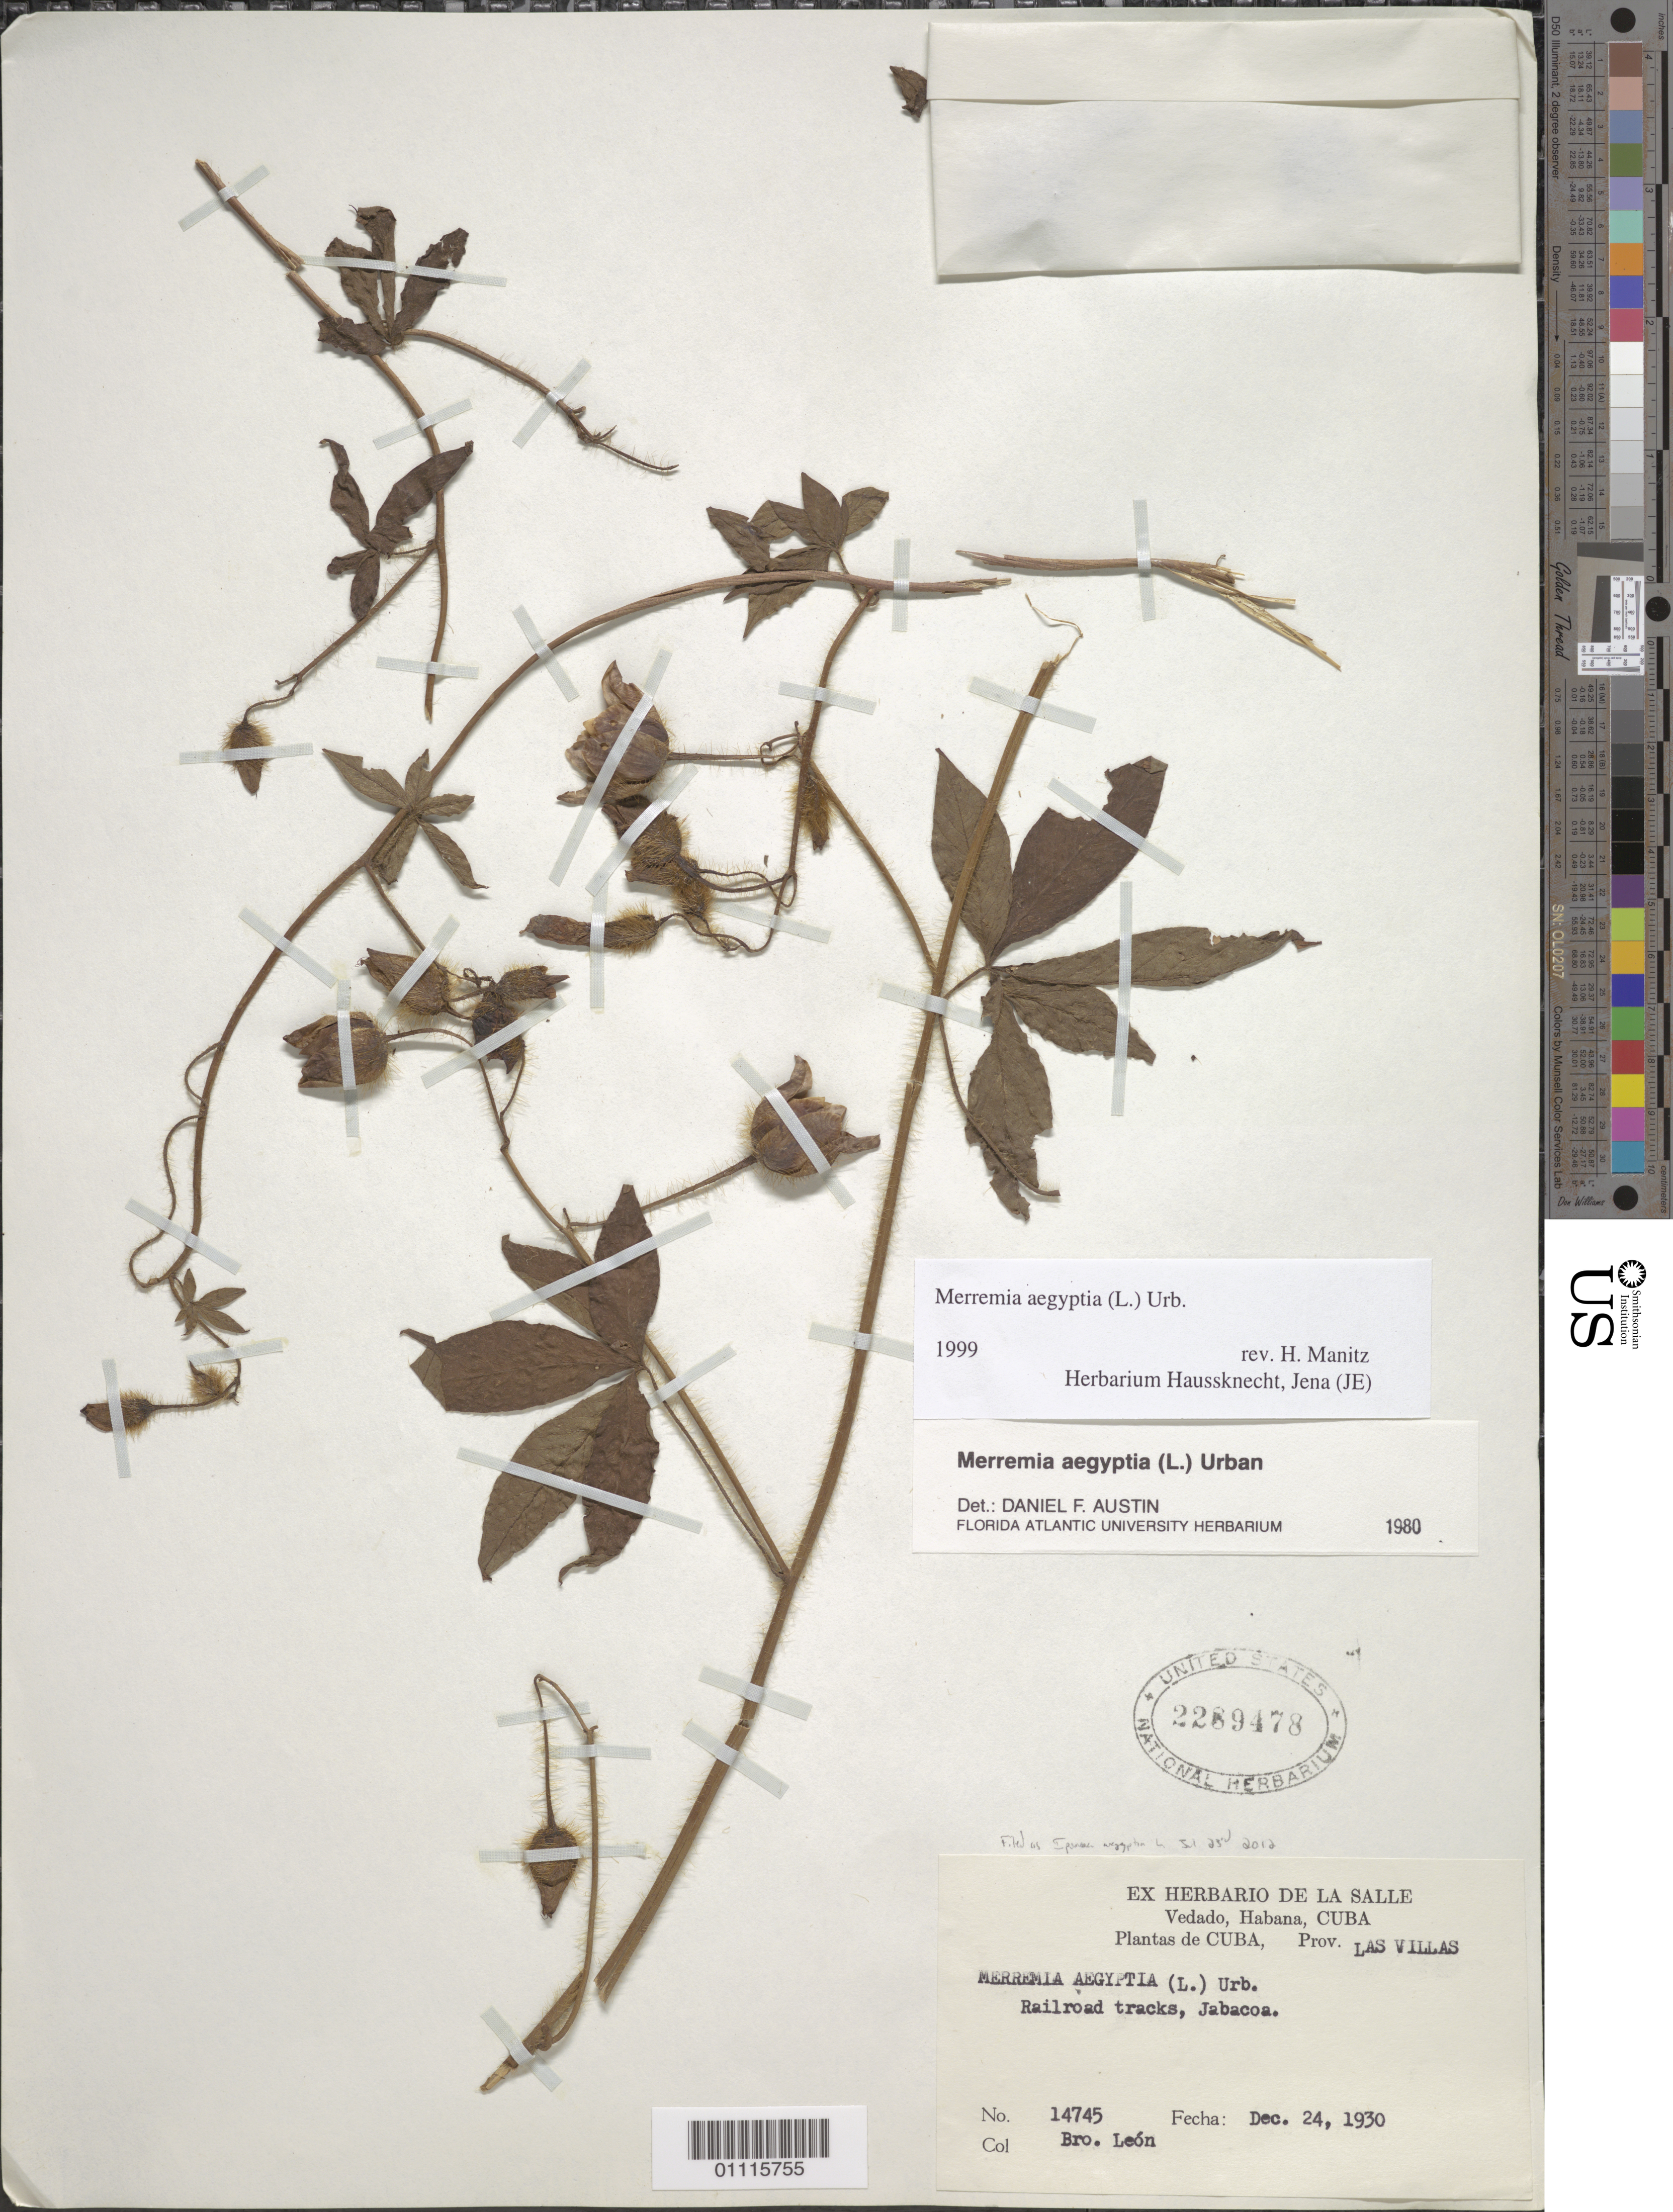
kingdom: Plantae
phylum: Tracheophyta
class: Magnoliopsida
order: Solanales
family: Convolvulaceae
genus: Distimake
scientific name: Distimake aegyptius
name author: (L.) A. R. Simões & Staples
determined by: Strong, Mark T., (BOT), Smithsonian Institution - National Museum of Natural History (UNITED STATES)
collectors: Bro. León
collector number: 14745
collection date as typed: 24 Dec 1930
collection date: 1930-12-24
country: Cuba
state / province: Las Villas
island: Cuba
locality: Railroad tracks, Jabacoa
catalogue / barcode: US 2289478